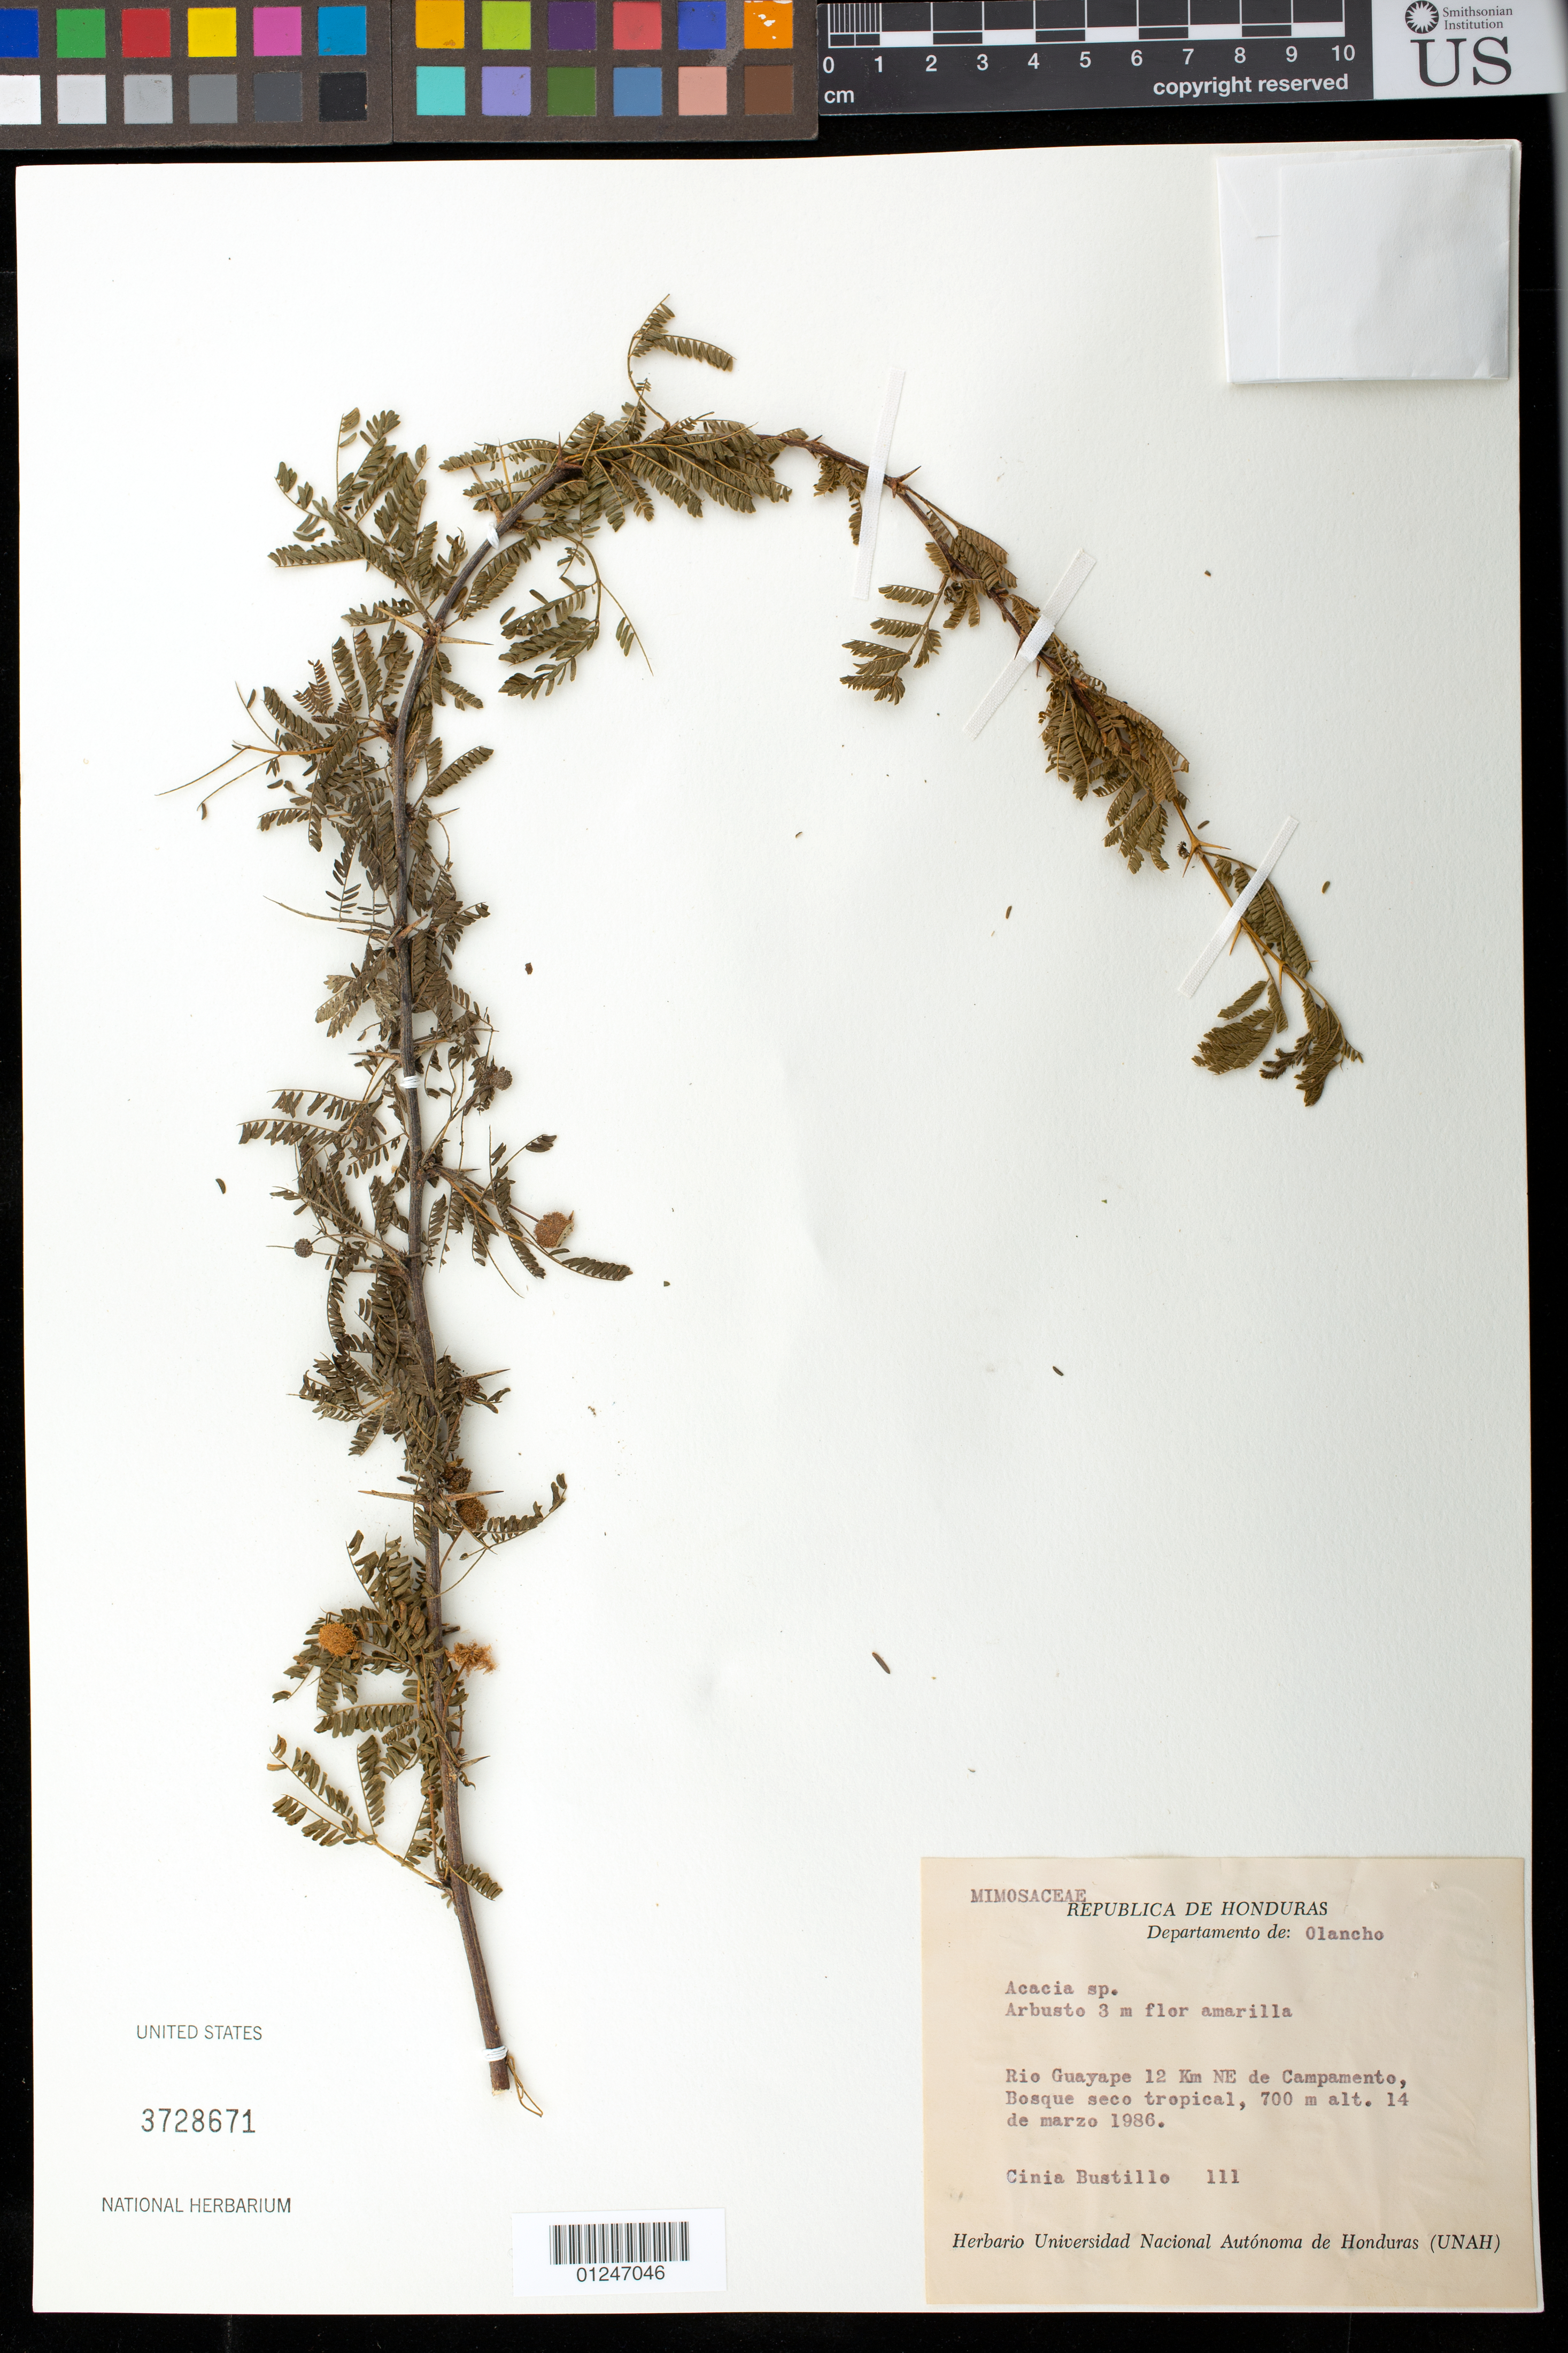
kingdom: Plantae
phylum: Tracheophyta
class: Magnoliopsida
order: Fabales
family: Fabaceae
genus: Vachellia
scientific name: Vachellia farnesiana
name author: (L.) Wight & Arn.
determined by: Strong, Mark T., (BOT), Smithsonian Institution - National Museum of Natural History (UNITED STATES)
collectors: C. Bustillo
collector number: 111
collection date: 1986-03-14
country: Honduras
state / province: Olancho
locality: Rio Guayape 12 km NE de Campamento, Bosque seco tropical.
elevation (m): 700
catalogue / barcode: US 3728671